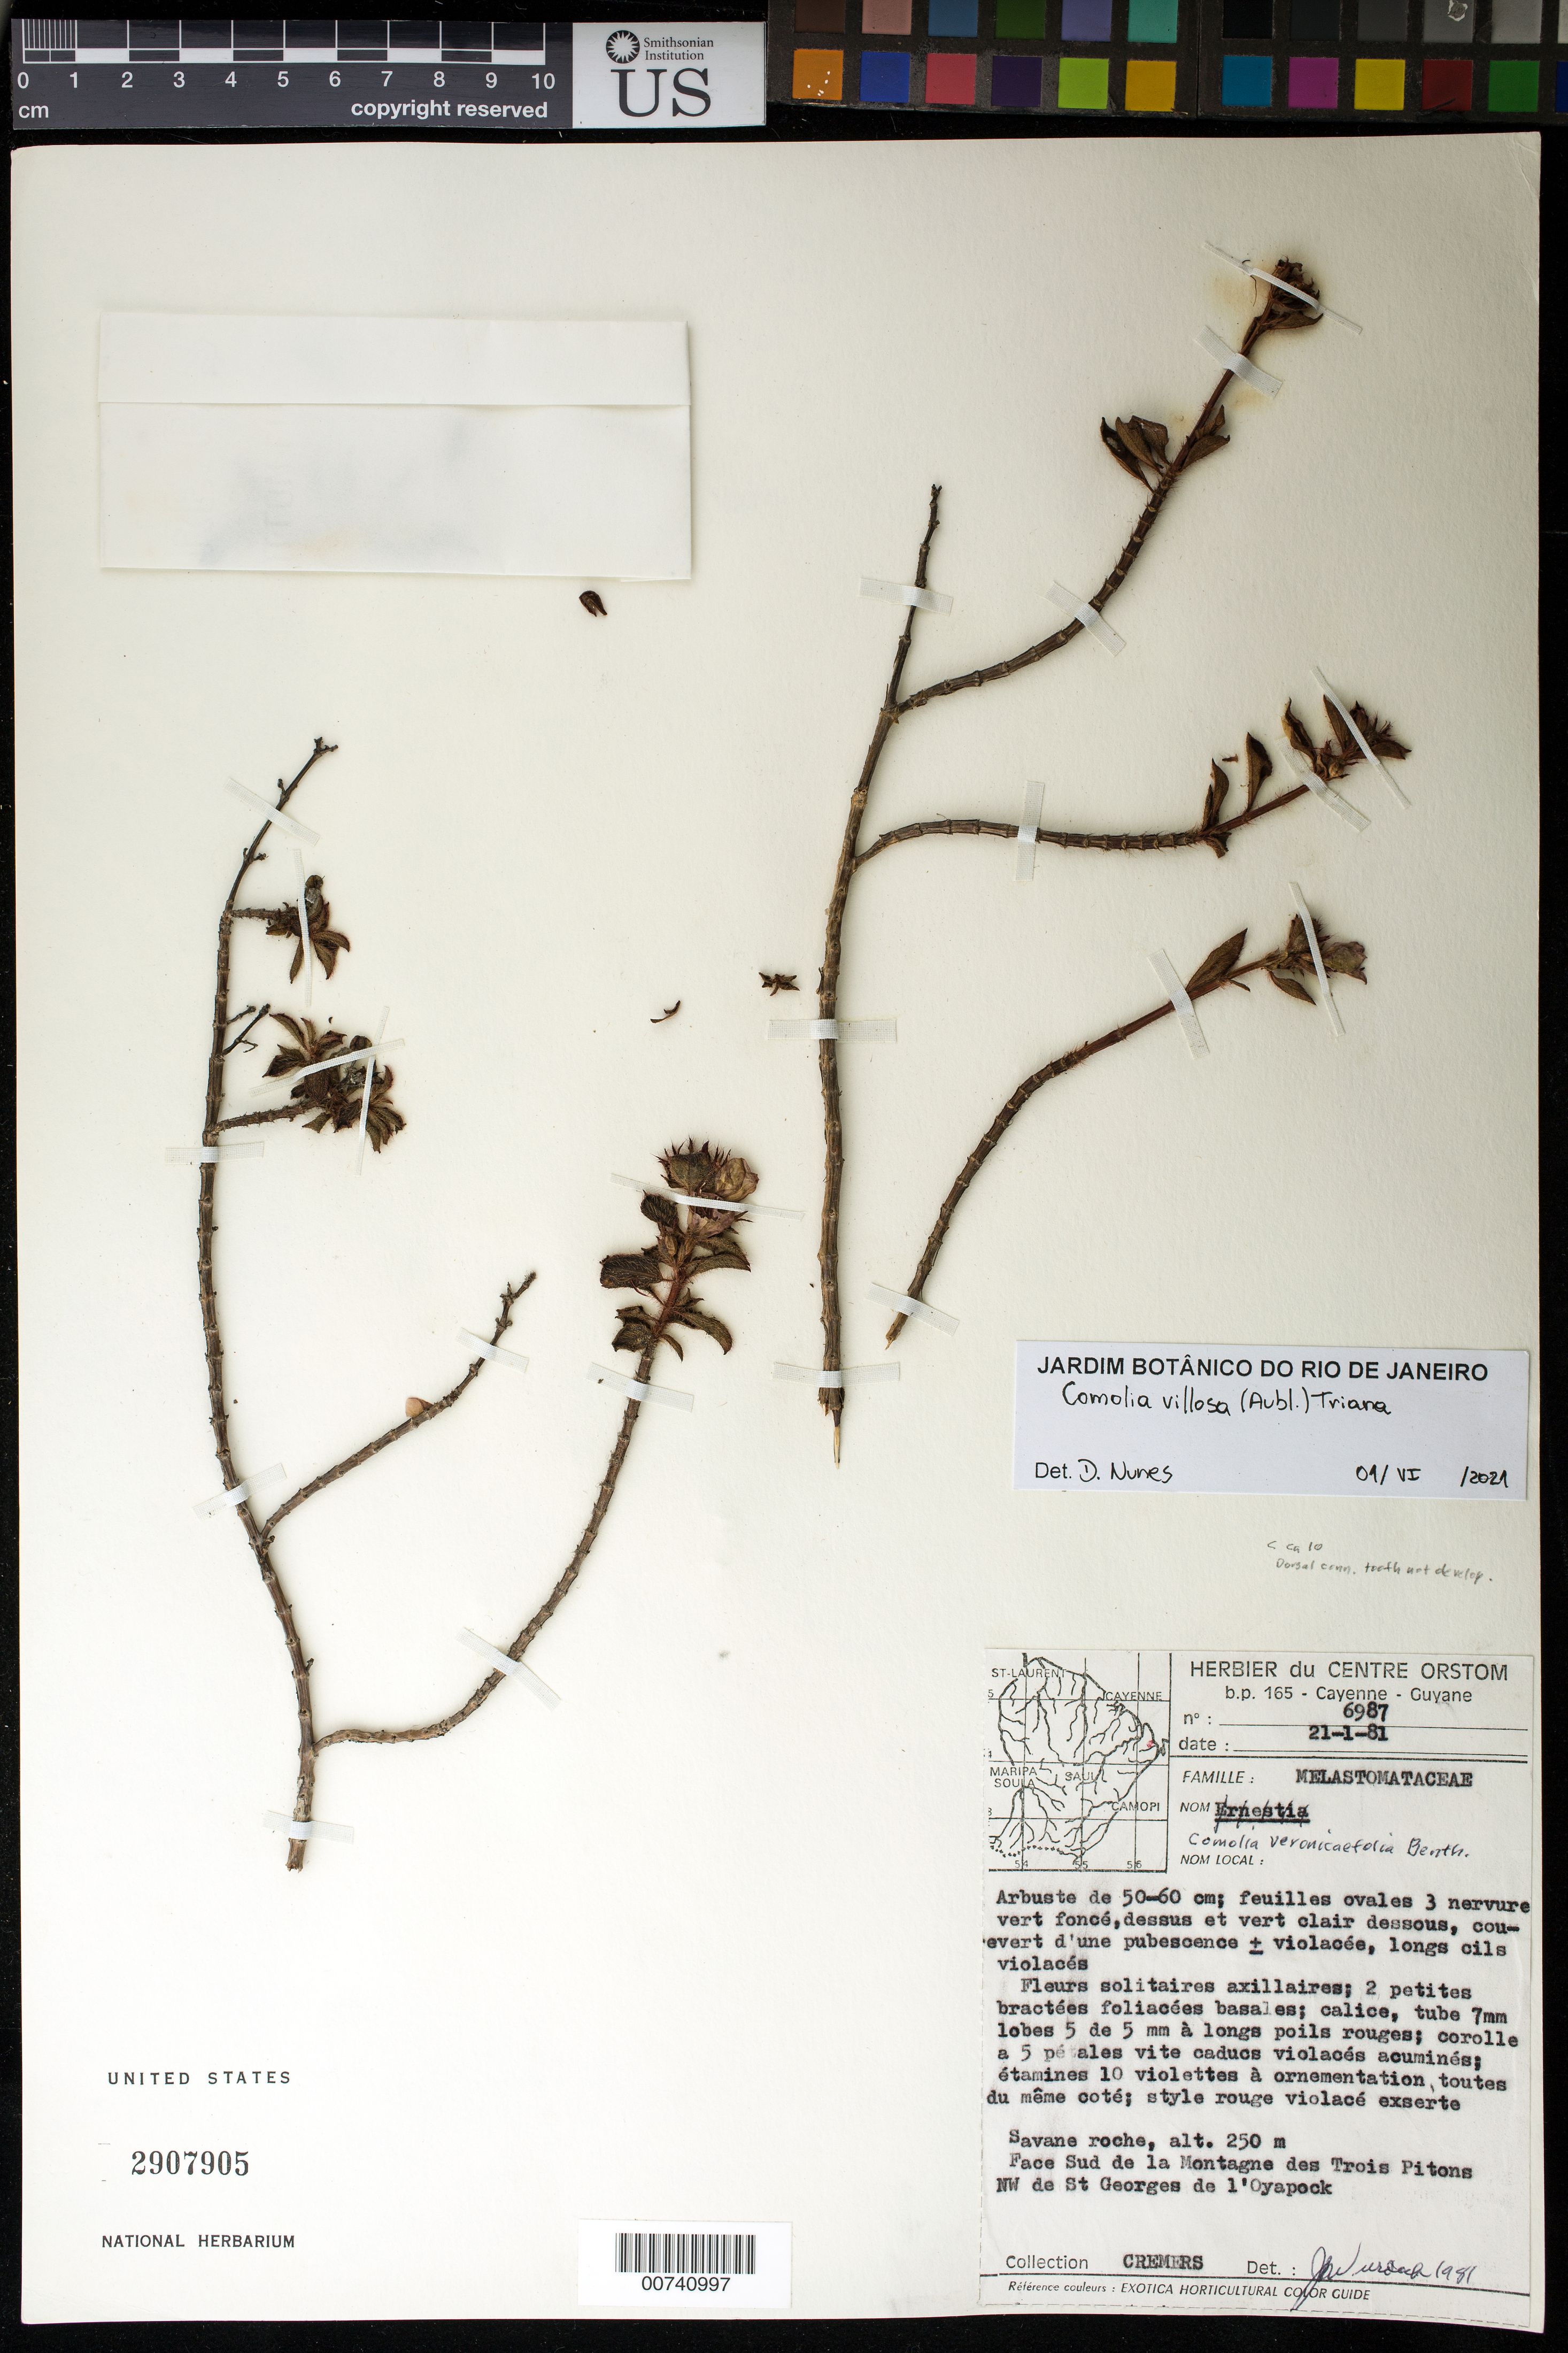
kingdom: Plantae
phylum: Tracheophyta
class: Magnoliopsida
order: Myrtales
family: Melastomataceae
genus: Comolia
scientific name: Comolia veronicifolia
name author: Benth.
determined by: Wurdack, John J., (US), US (UNITED STATES)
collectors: G. Cremers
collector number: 6987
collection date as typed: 21-Jan-81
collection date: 1981-01-21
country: French Guiana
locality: Montagne des Trois Pitons, sud face, NW de St. Georges de l'Oyapock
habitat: Rocky savanna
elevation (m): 250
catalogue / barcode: US 2907905